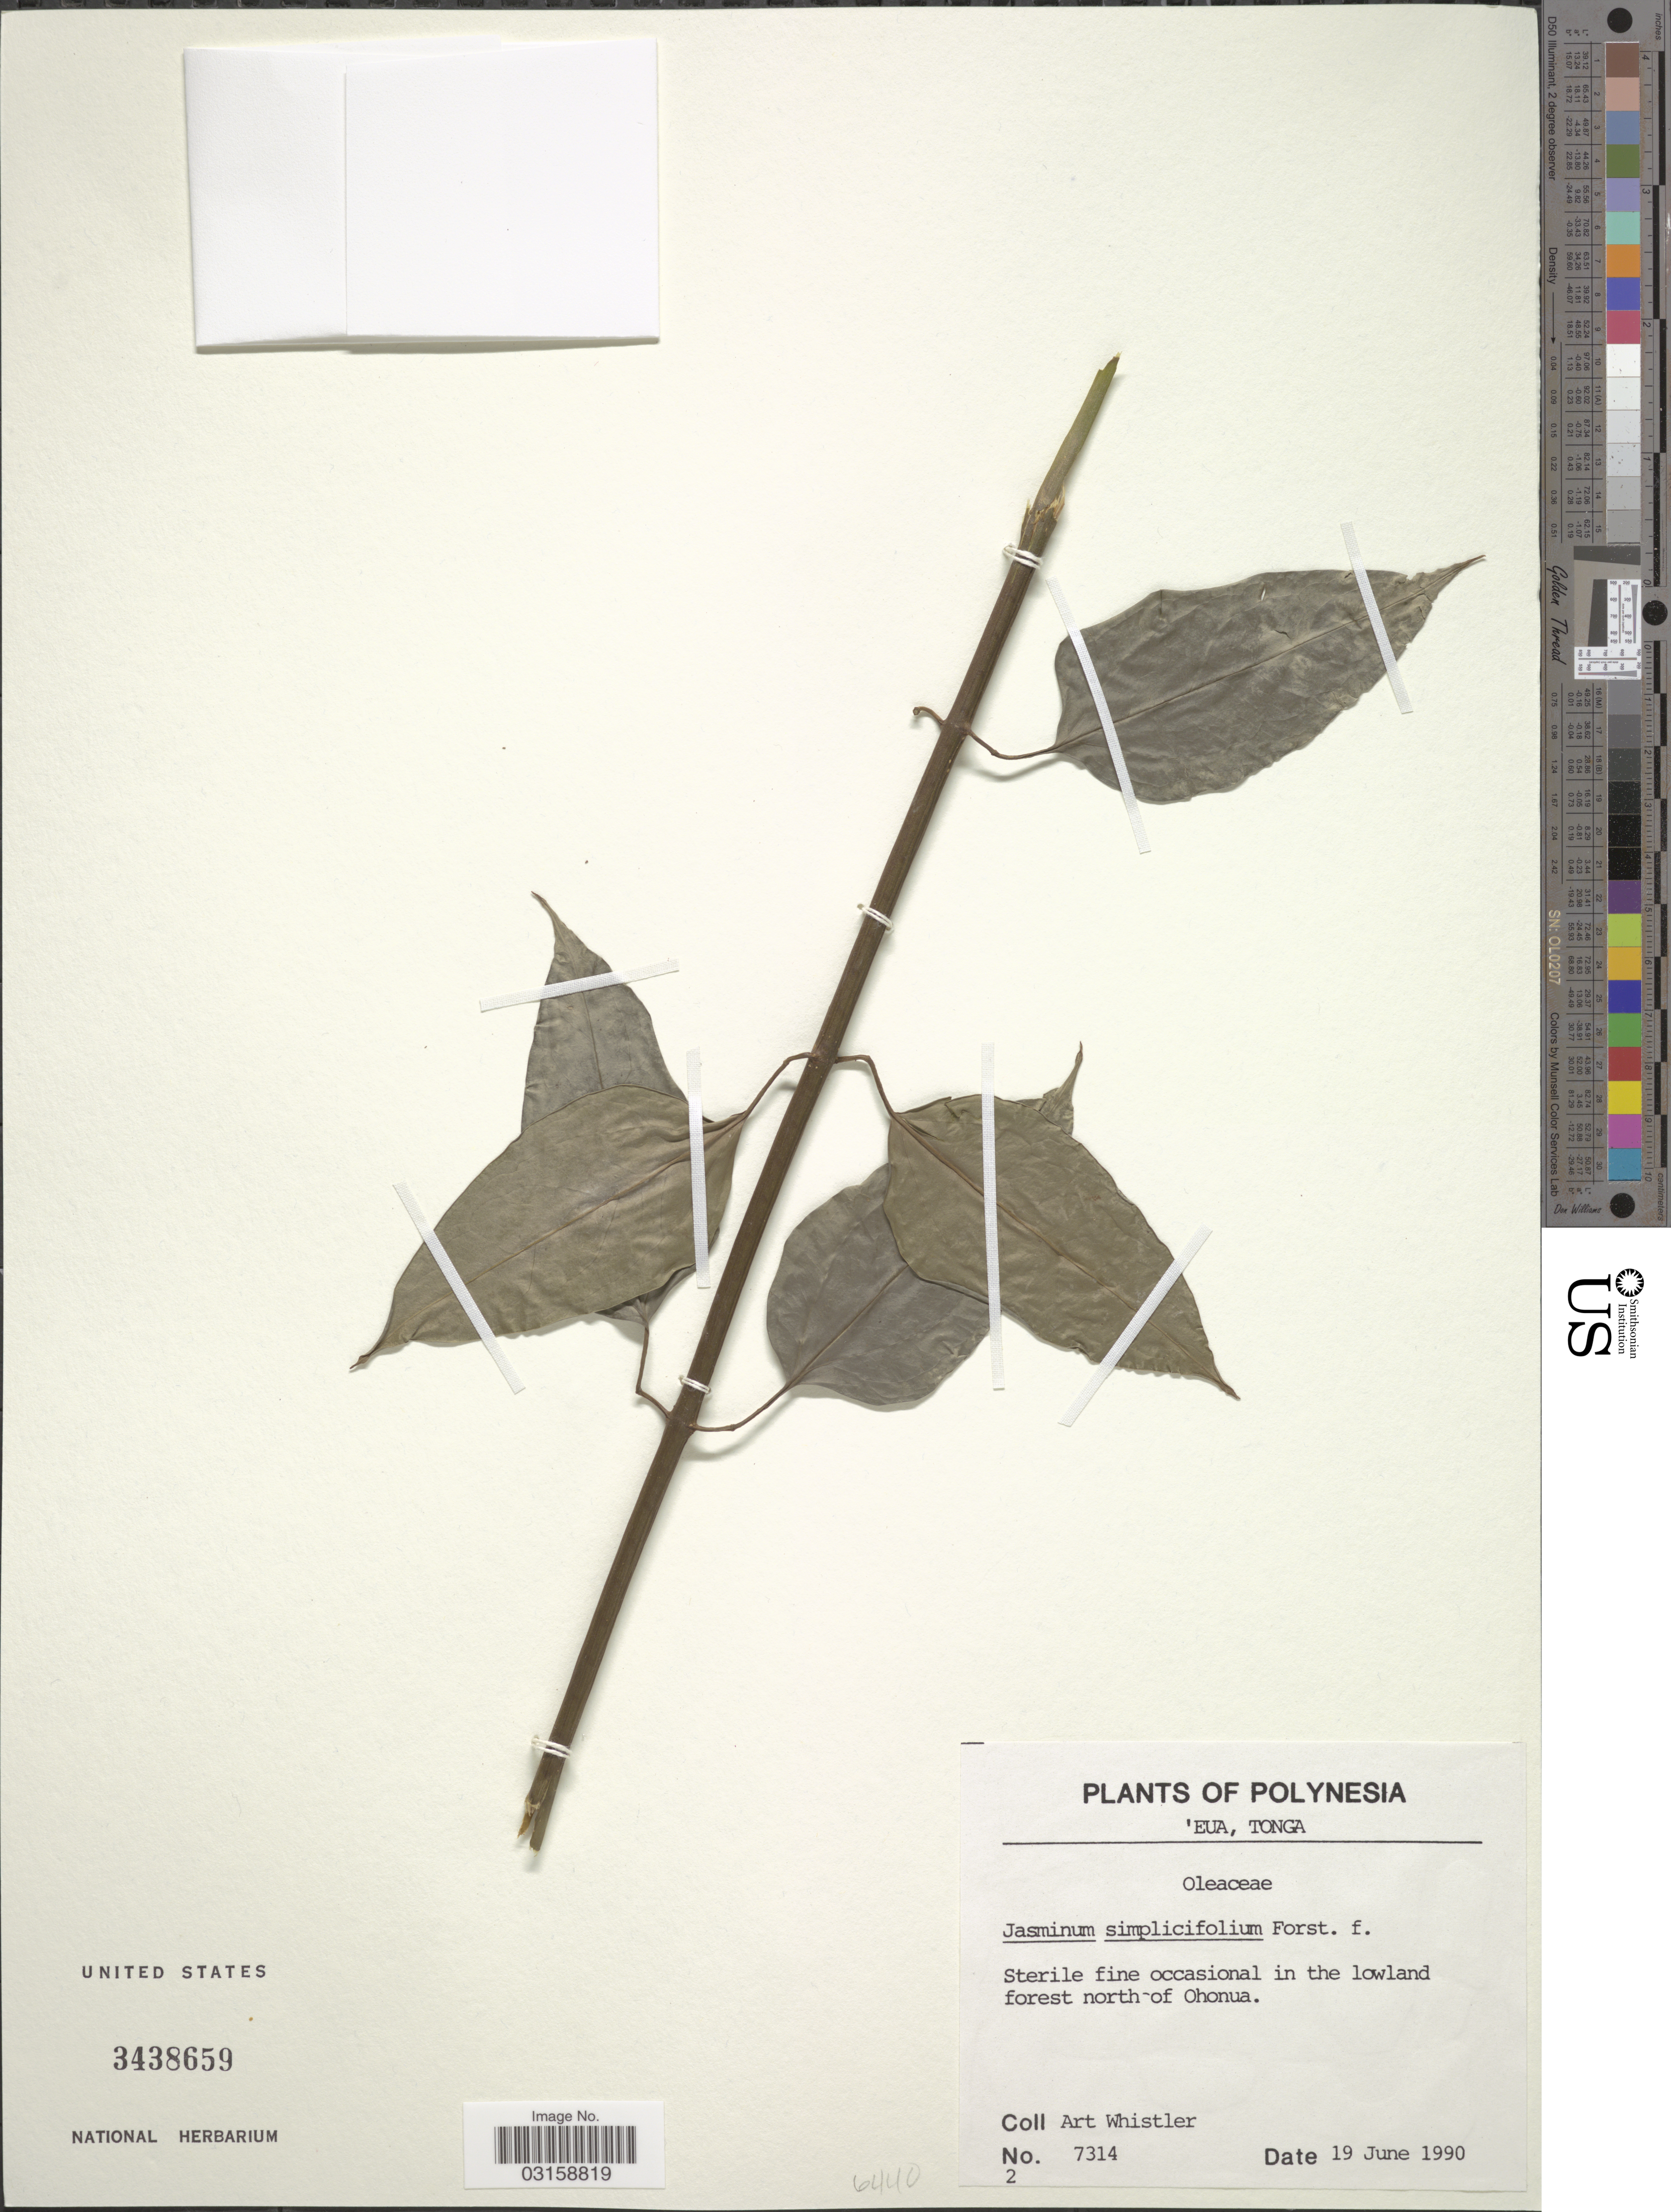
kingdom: Plantae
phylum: Tracheophyta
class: Magnoliopsida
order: Lamiales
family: Oleaceae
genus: Jasminum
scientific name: Jasminum simplicifolium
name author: G. Forst.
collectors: A. Whistler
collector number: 7314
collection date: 1990-06-19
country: Tonga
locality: Polynesia. 'Eua. North of Ohonua.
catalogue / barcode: US 3438659